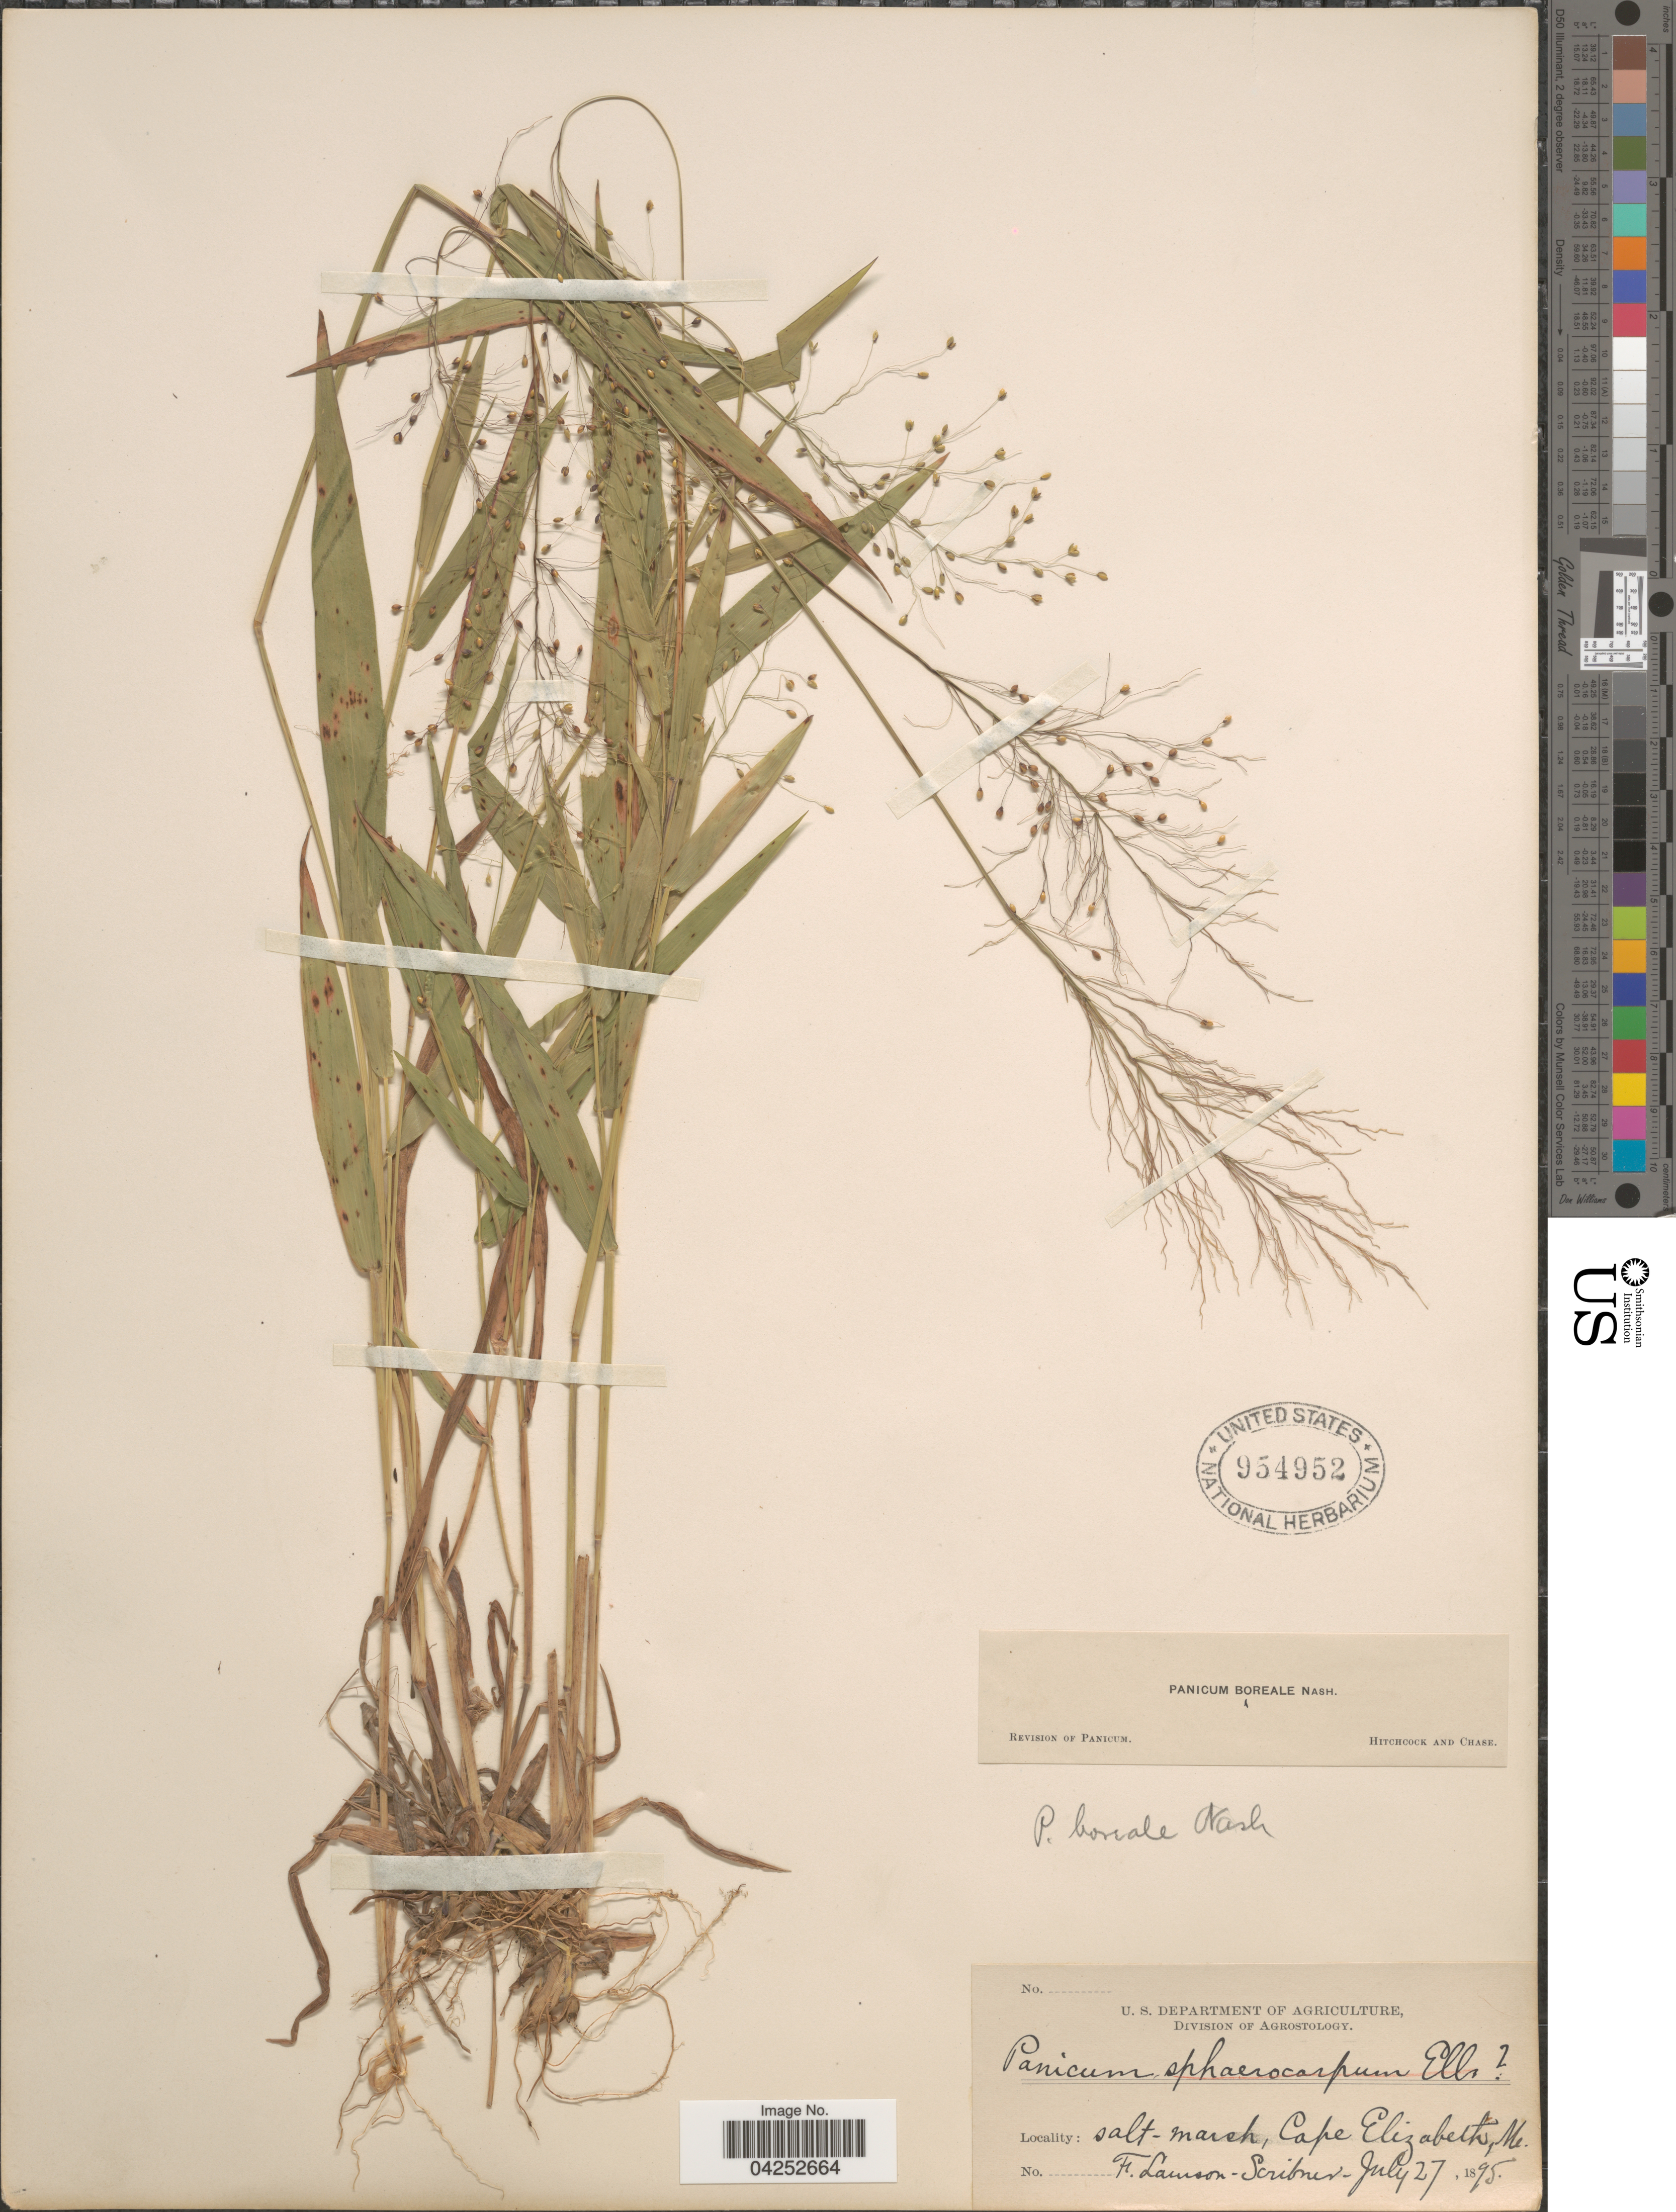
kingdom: Plantae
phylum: Tracheophyta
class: Liliopsida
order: Poales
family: Poaceae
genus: Dichanthelium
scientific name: Dichanthelium boreale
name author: (Nash) Freckmann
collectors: F. Lamson-Scribner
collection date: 1895-07-27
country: United States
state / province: Maine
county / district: Cumberland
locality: Cape Elizabeth.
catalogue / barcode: US 954952